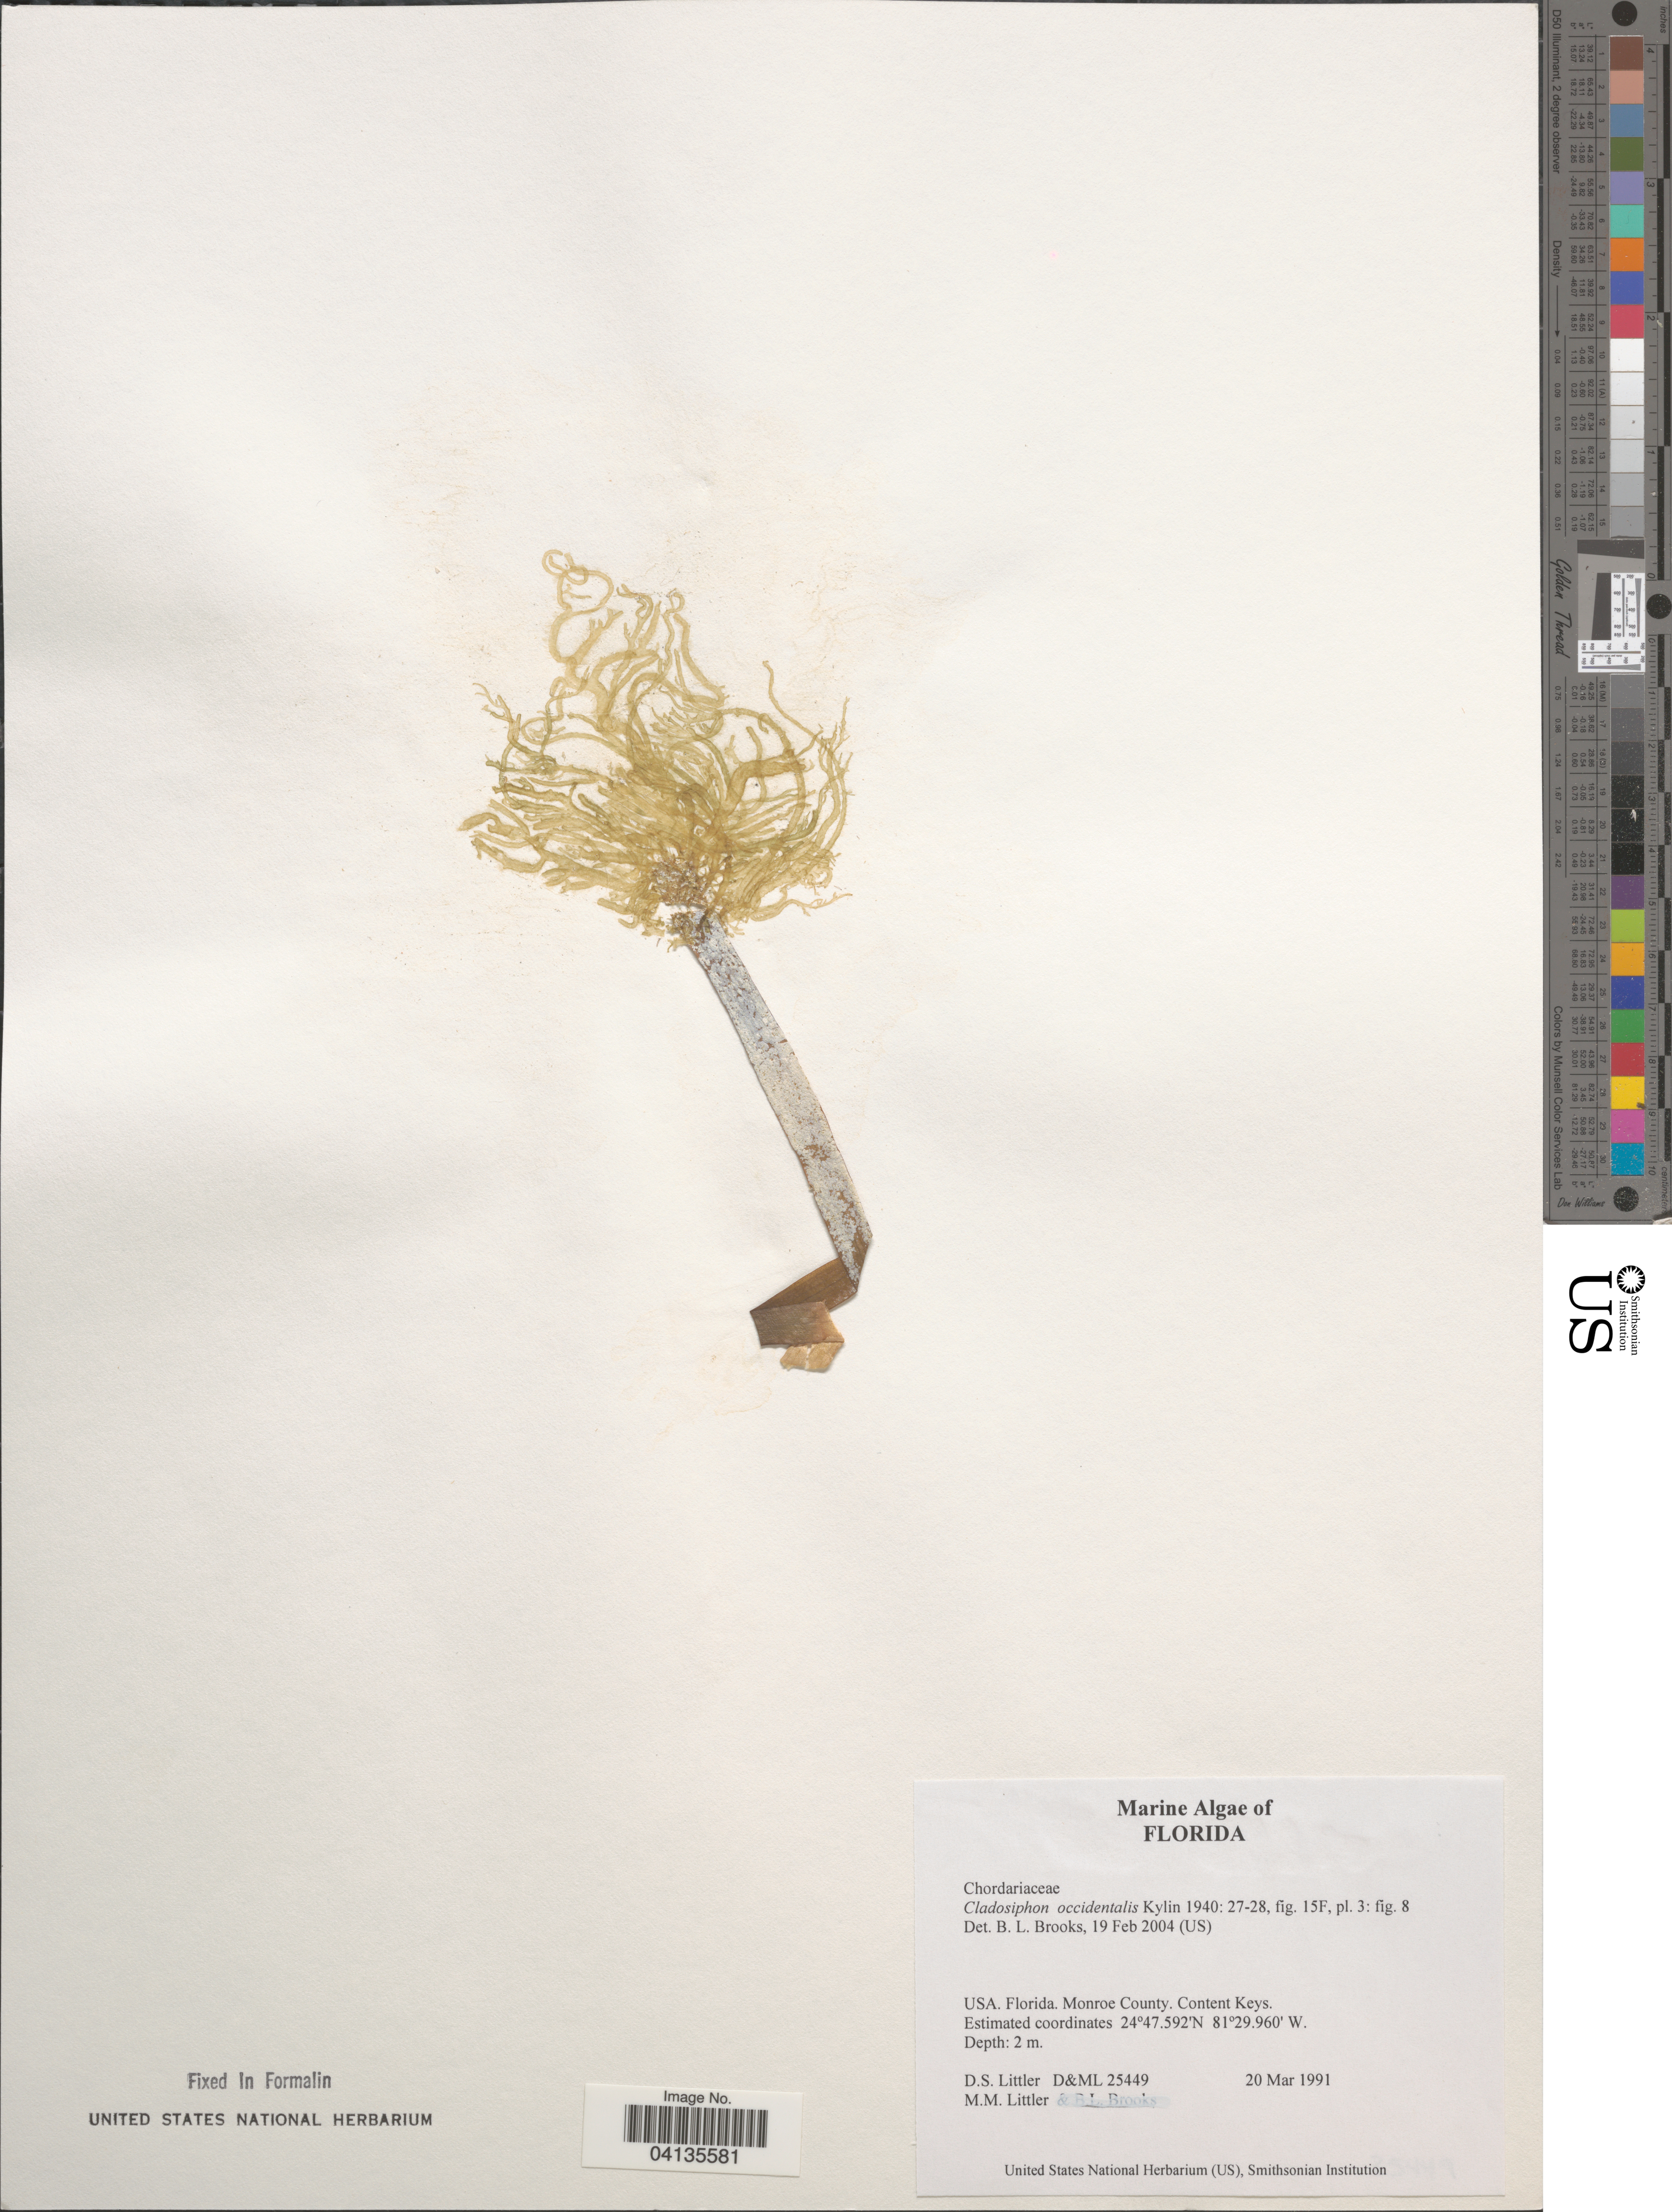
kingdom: Chromista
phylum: Ochrophyta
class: Phaeophyceae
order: Ectocarpales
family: Chordariaceae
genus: Cladosiphon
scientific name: Cladosiphon occidentalis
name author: Kylin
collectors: D. S. Littler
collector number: D&ML25449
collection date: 1991-03-20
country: United States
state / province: Florida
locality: Monroe County. Content Keys.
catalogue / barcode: US 238606